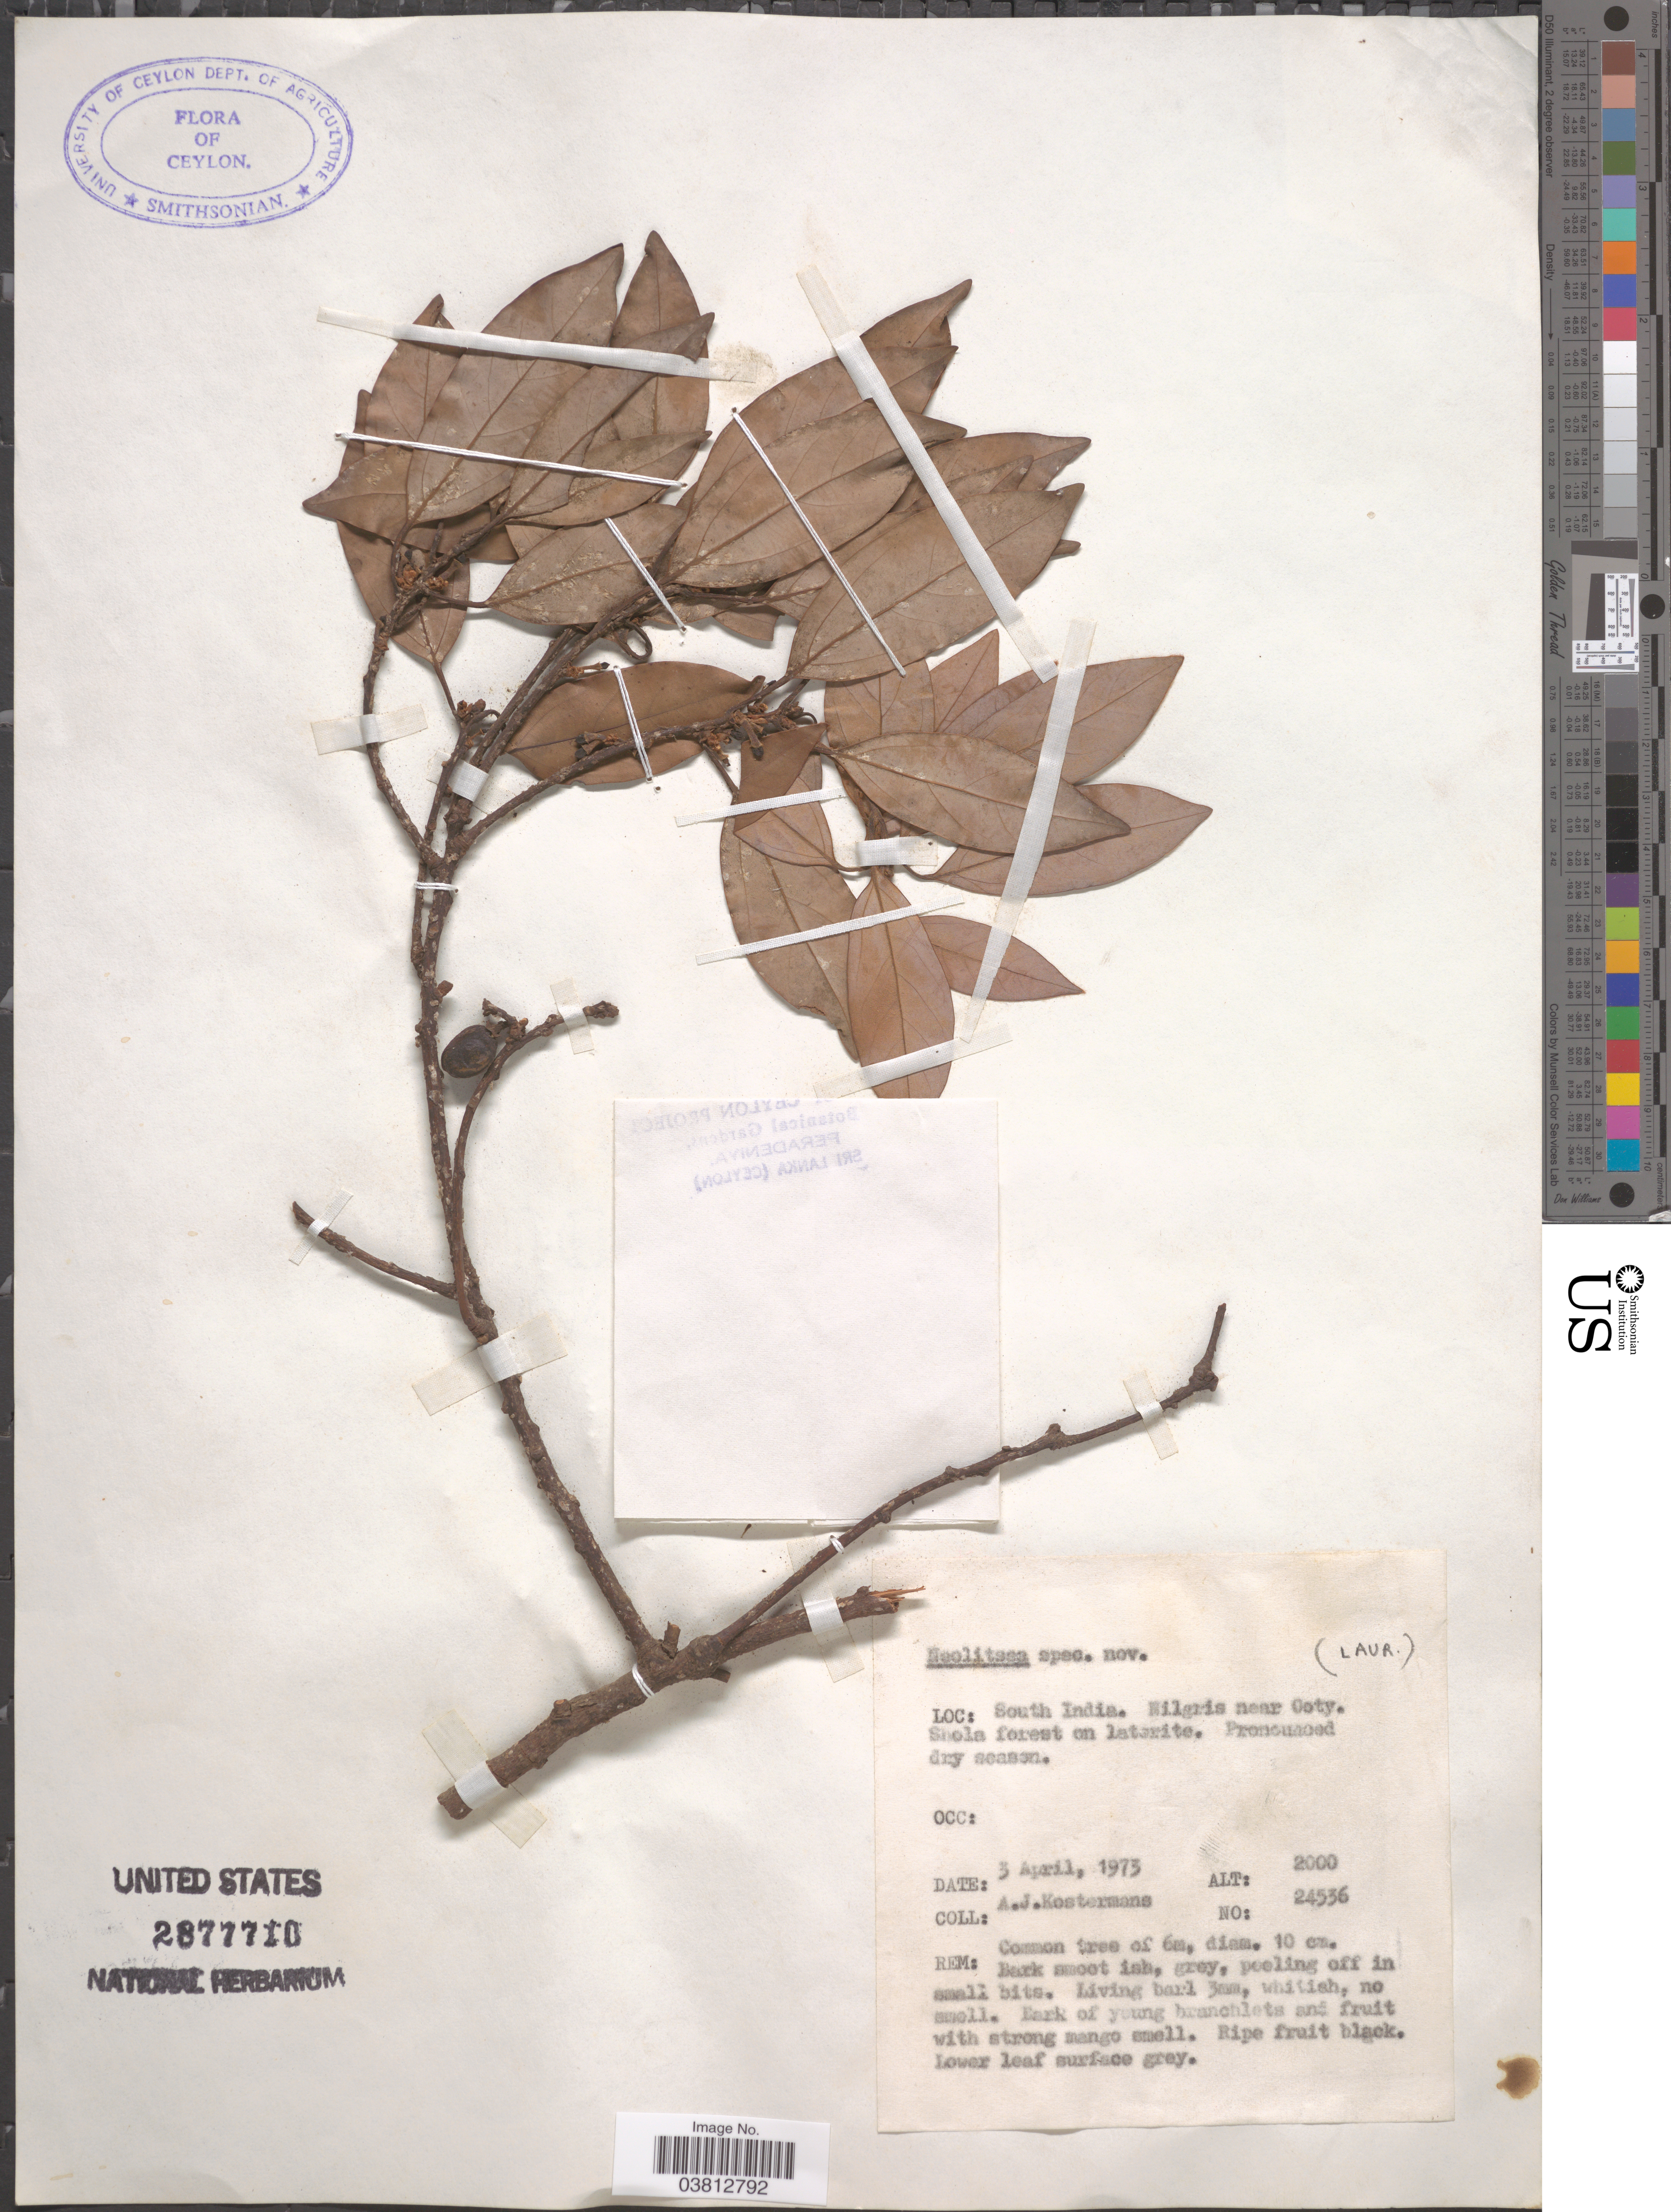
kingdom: Plantae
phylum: Tracheophyta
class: Magnoliopsida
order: Laurales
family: Lauraceae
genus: Neolitsea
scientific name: Neolitsea sp.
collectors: A. J. G. Kostermans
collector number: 24536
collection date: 1973-04-03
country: India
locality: South India. Nilgris near Coty. Shola forest on laterite.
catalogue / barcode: US 2877710